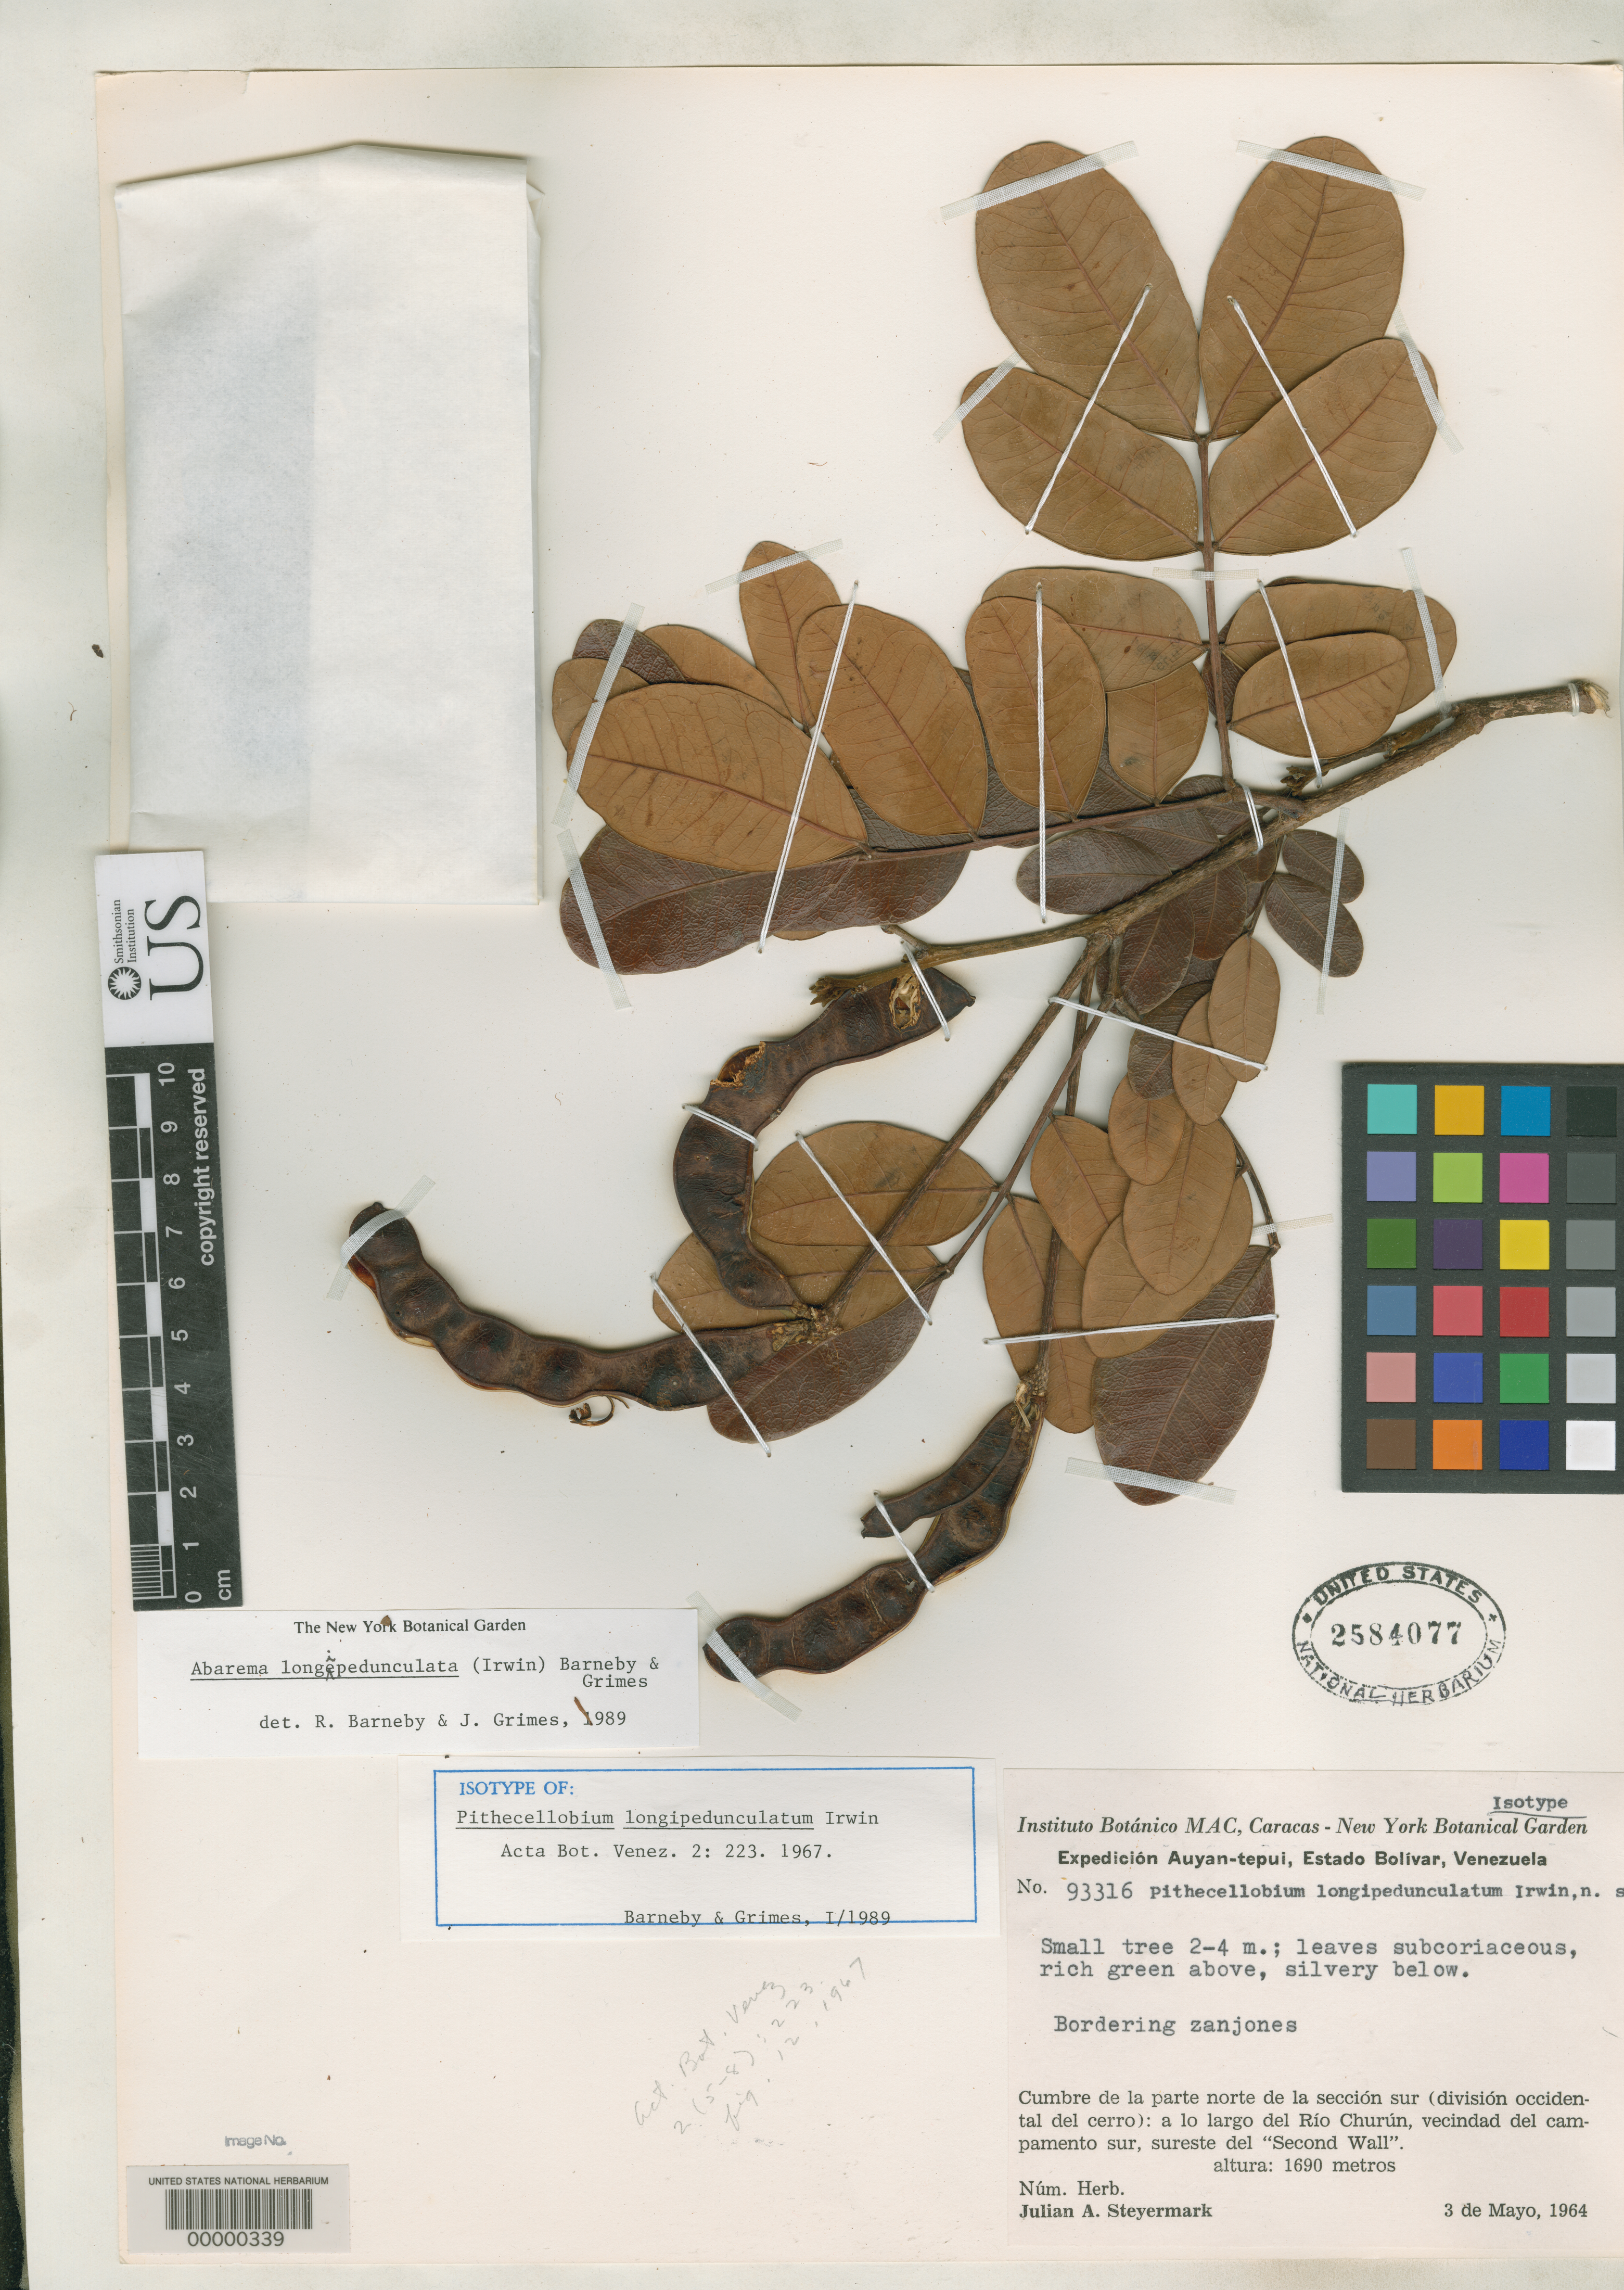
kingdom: Plantae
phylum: Tracheophyta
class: Magnoliopsida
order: Fabales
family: Fabaceae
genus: Pithecellobium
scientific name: Pithecellobium longipedunculatum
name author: H.S. Irwin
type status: Isotype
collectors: J. Steyermark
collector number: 93316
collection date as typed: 03 May 1964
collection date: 1964-05-03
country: Venezuela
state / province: Bolivar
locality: Second wall.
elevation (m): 1690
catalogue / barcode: US 2584077